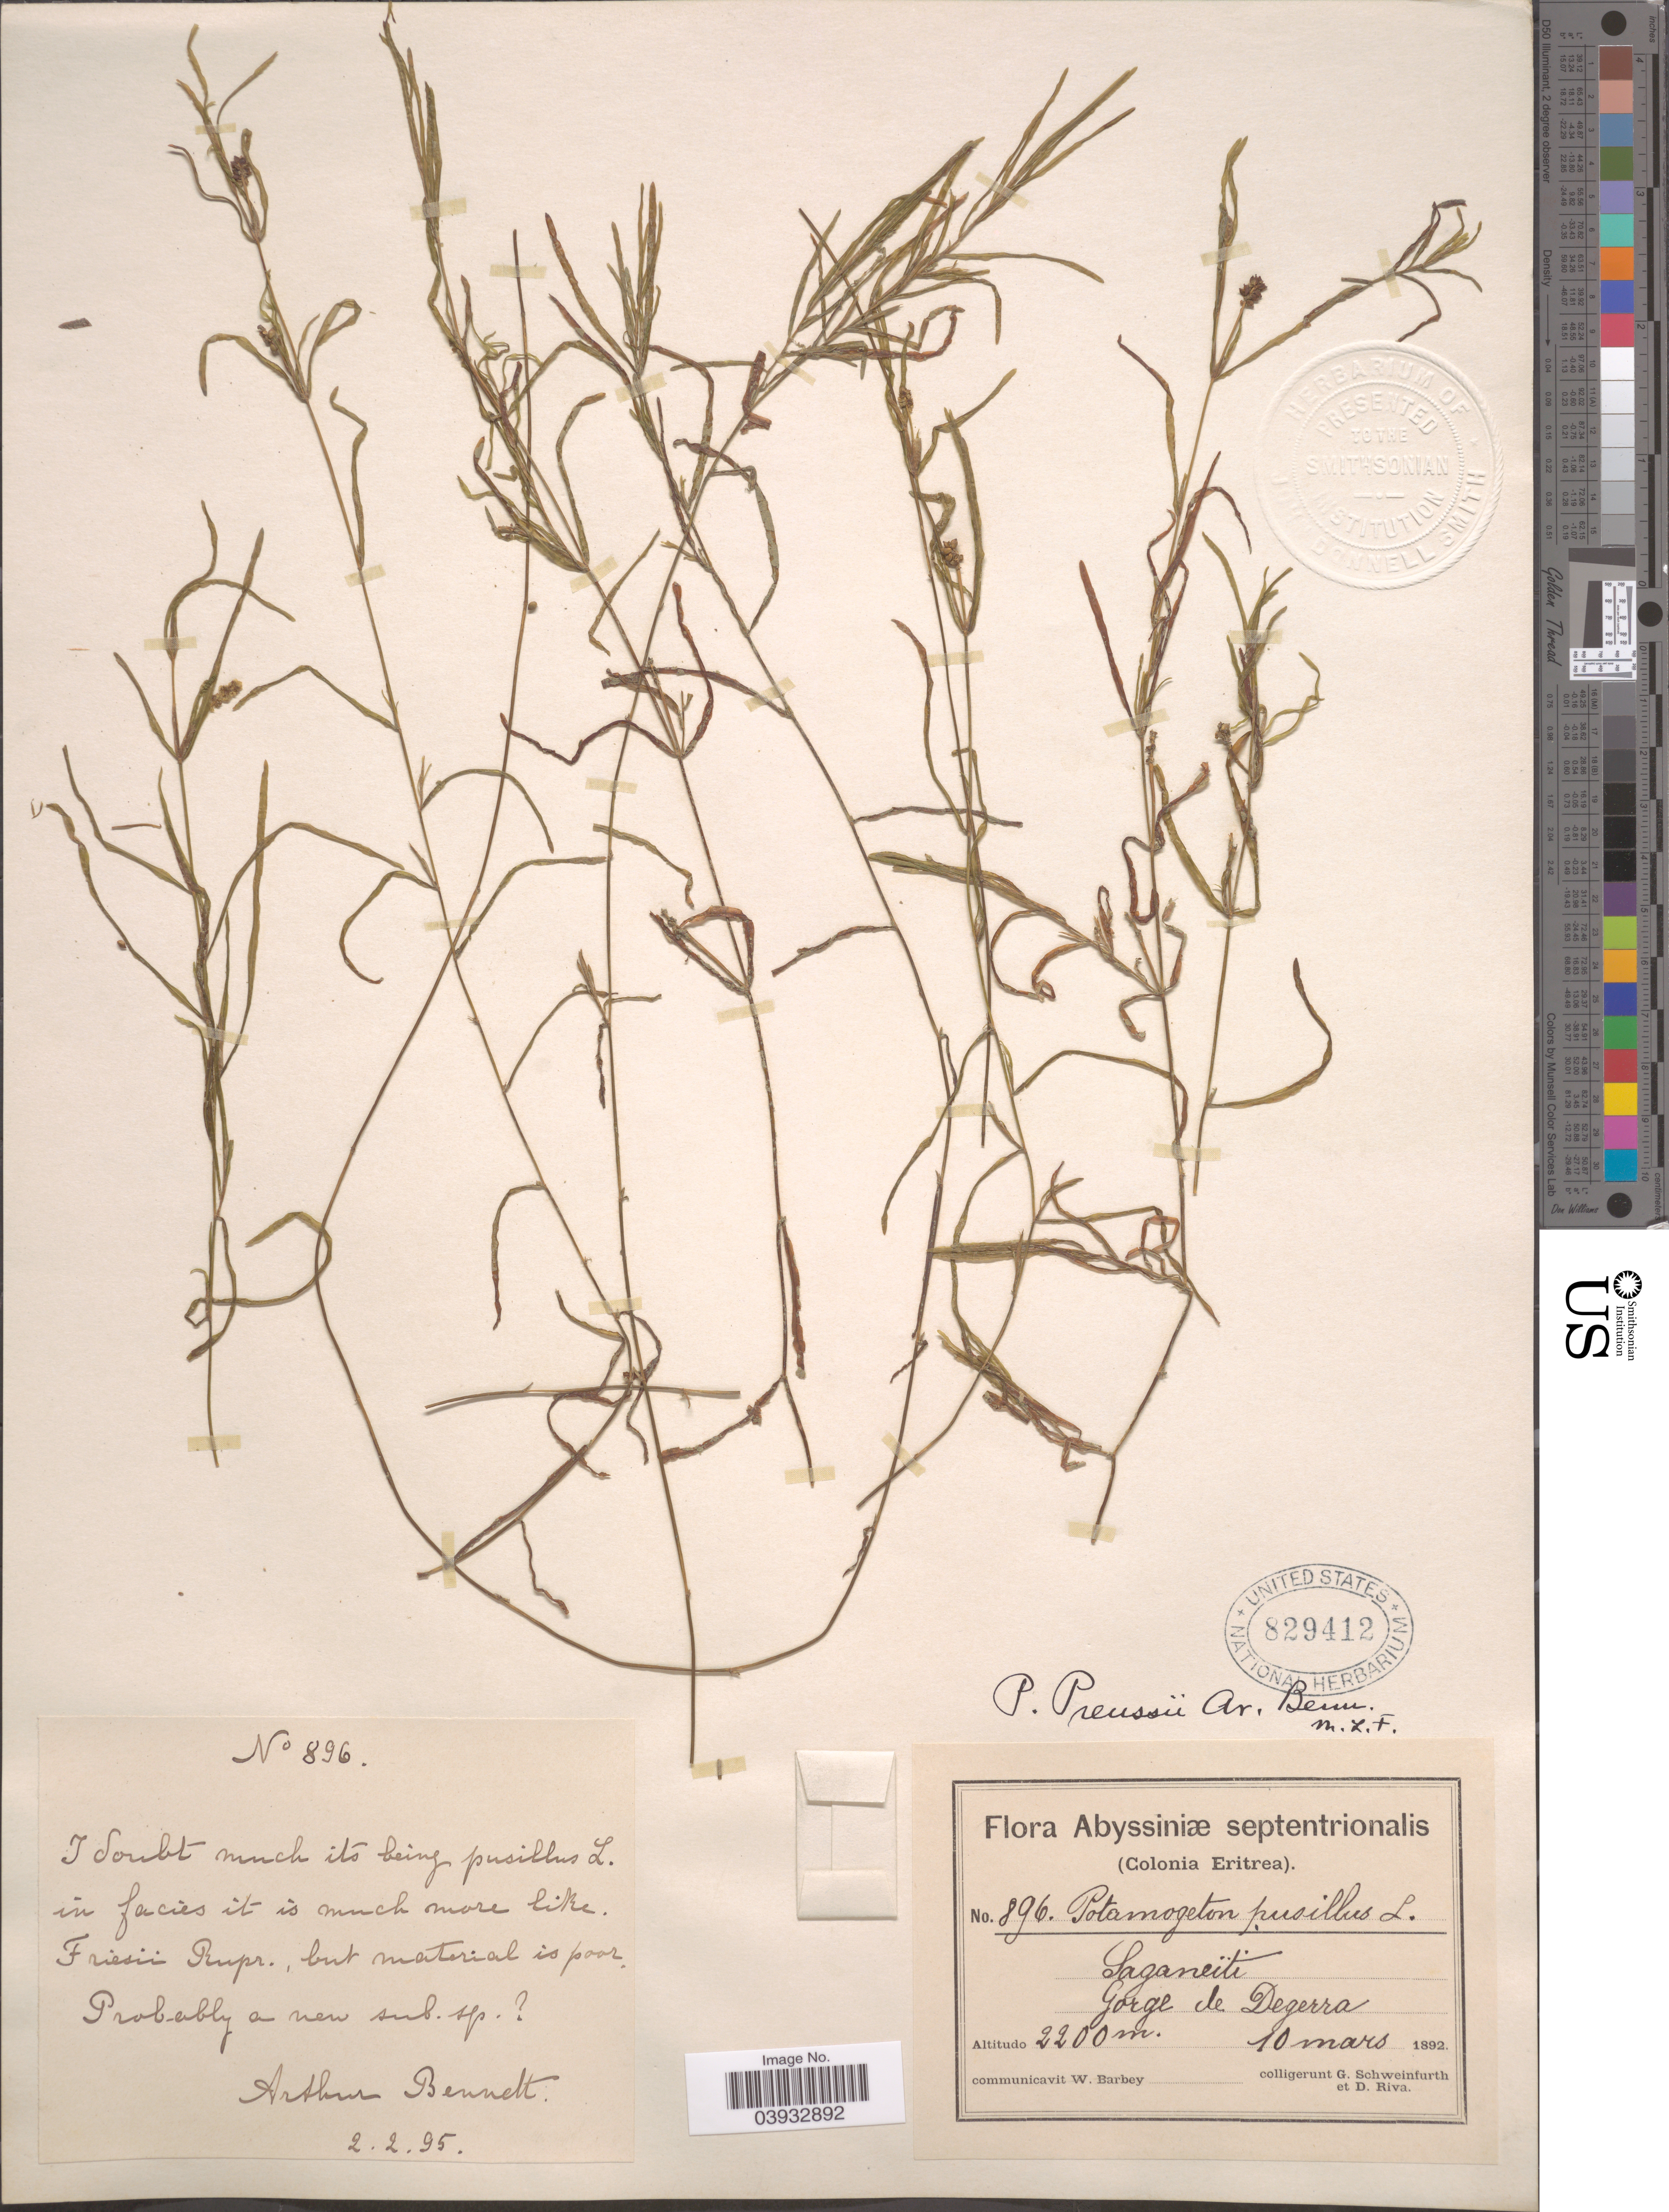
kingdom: Plantae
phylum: Tracheophyta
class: Liliopsida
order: Alismatales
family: Potamogetonaceae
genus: Potamogeton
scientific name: Potamogeton preussii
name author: A. Benn.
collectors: G. A. Schweinfurth (herbarium) & D. Riva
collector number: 896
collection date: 1892-03-10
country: Eritrea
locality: Abyssiniæ septentrionalis. Colonia Eritrea. Saganeiti, Gorge de Degerra.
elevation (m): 2200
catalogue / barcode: US 829412